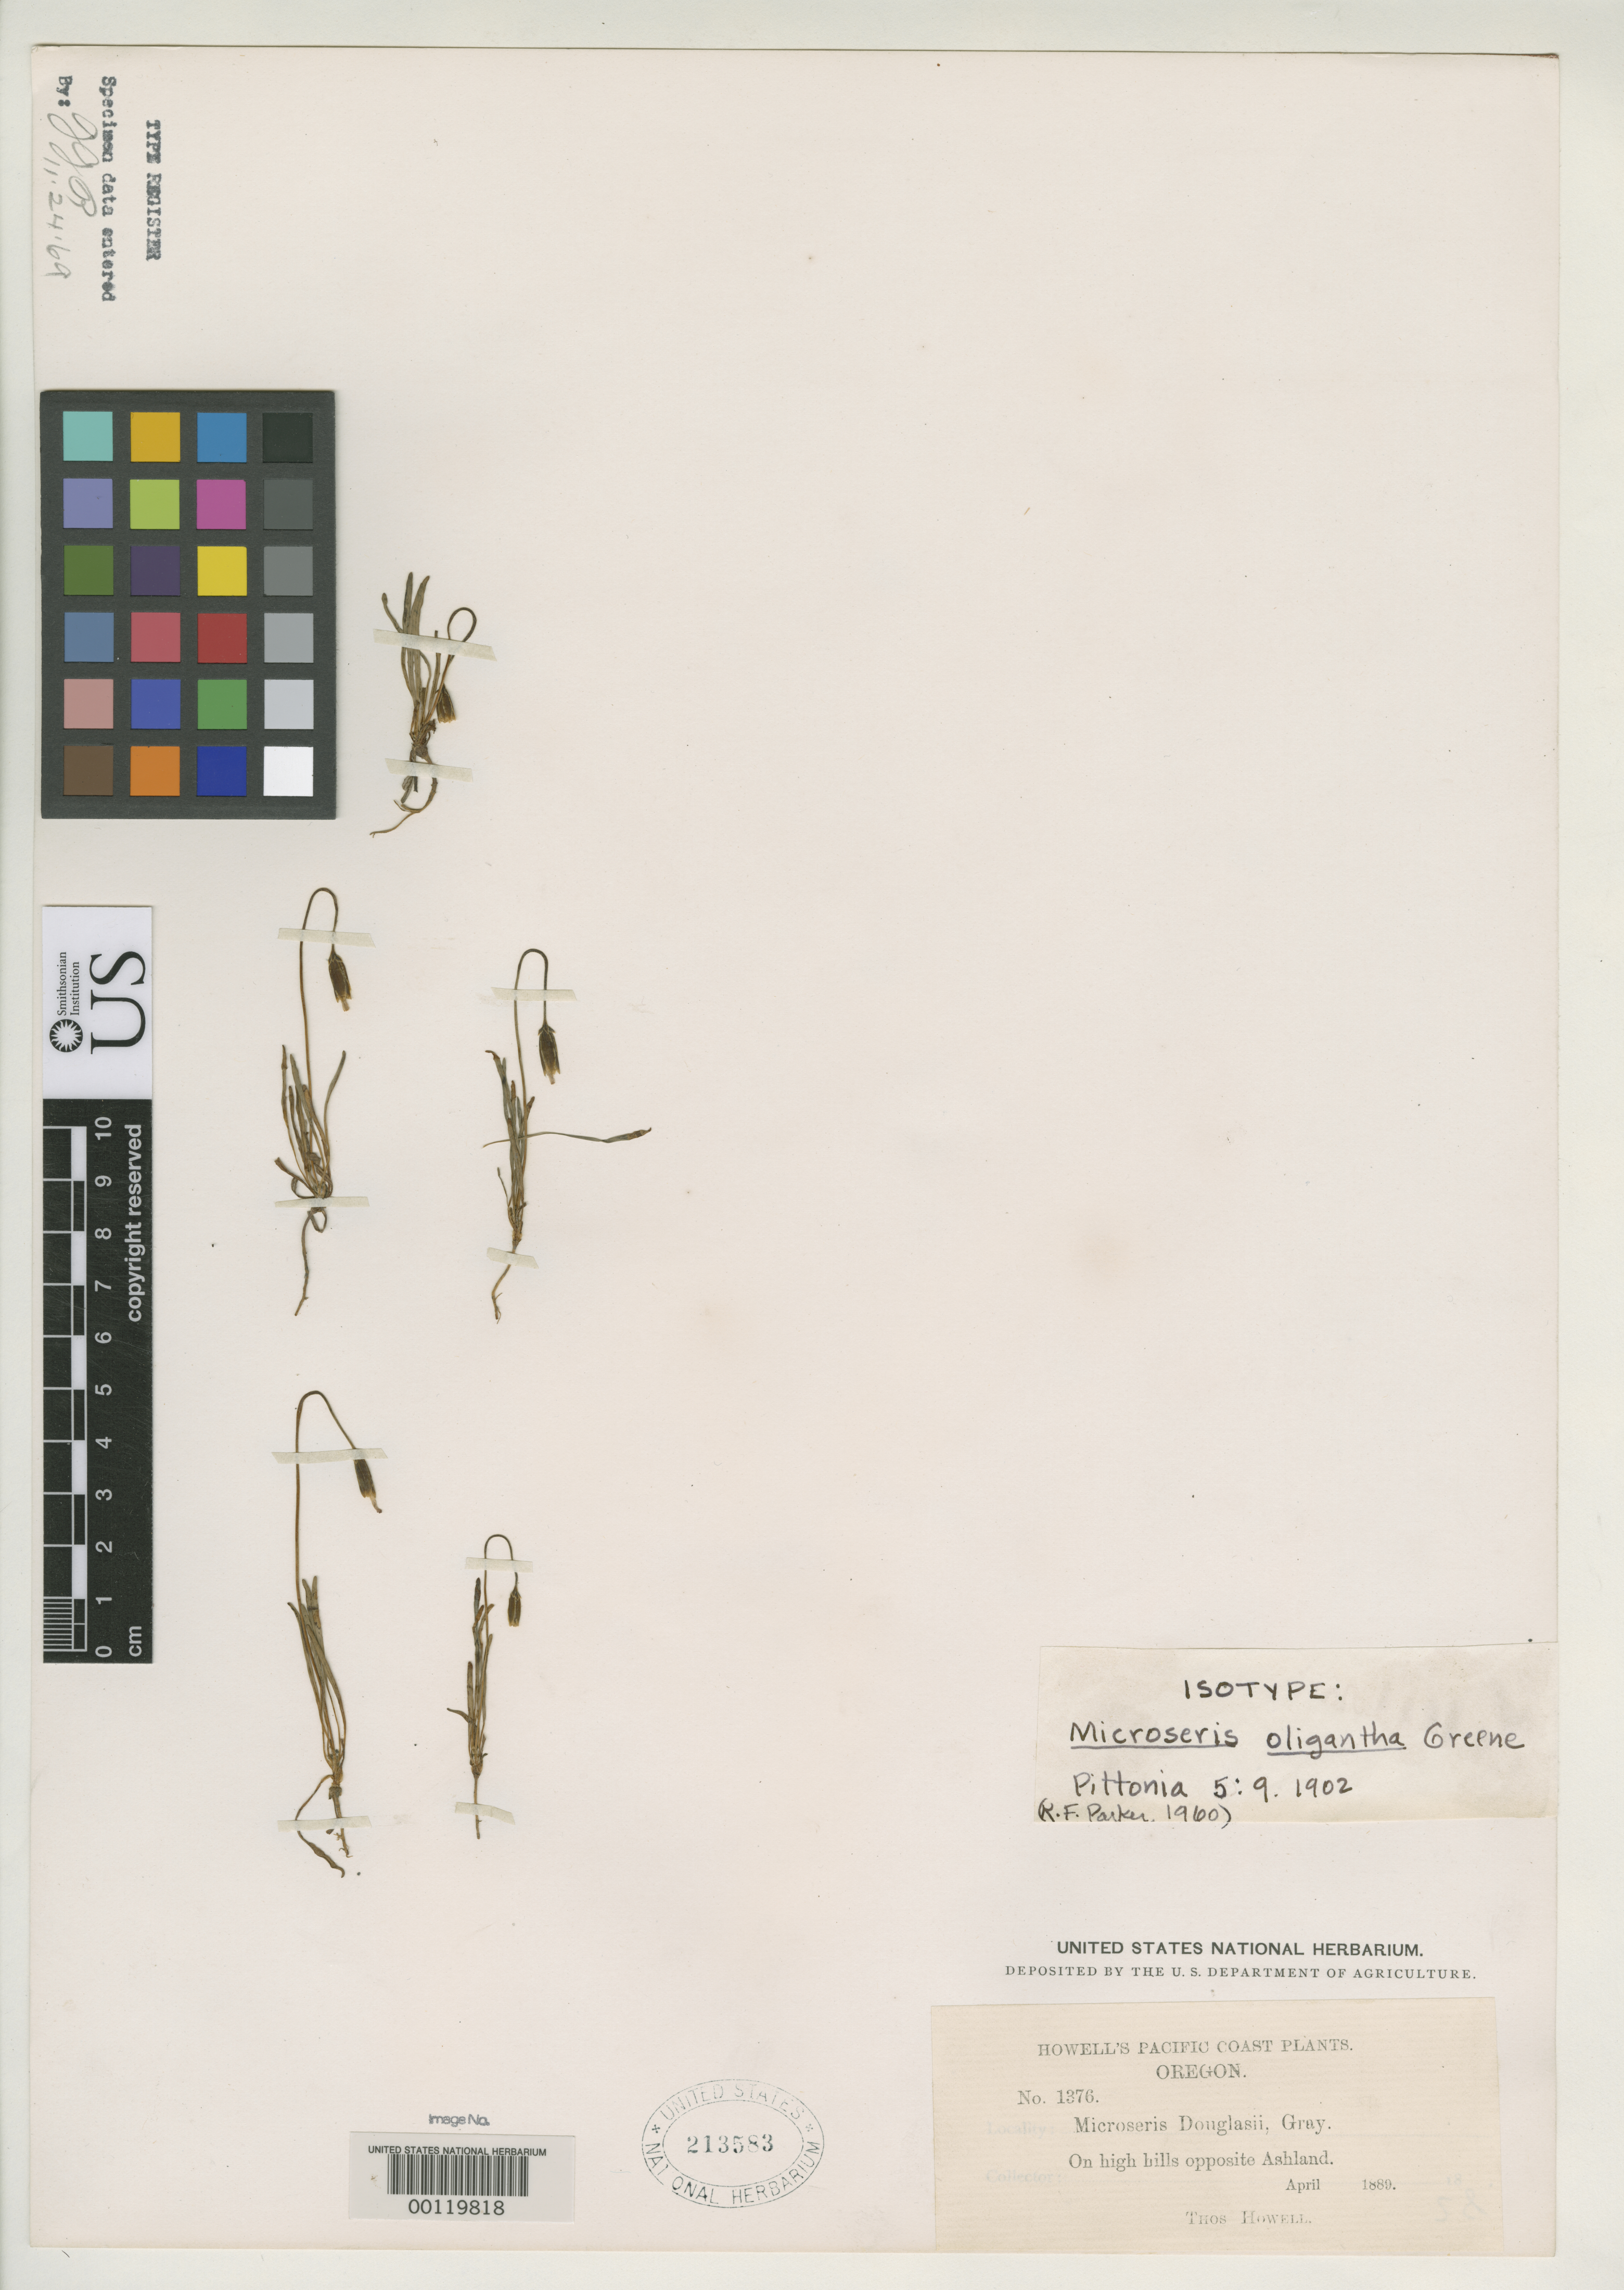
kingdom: Plantae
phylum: Tracheophyta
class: Magnoliopsida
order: Asterales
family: Asteraceae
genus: Microseris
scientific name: Microseris oligantha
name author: Greene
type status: Isotype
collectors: T. J. Howell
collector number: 1376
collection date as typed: Apr 1889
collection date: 1889-04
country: United States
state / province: Oregon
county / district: Jackson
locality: Ashland.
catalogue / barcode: US 213583